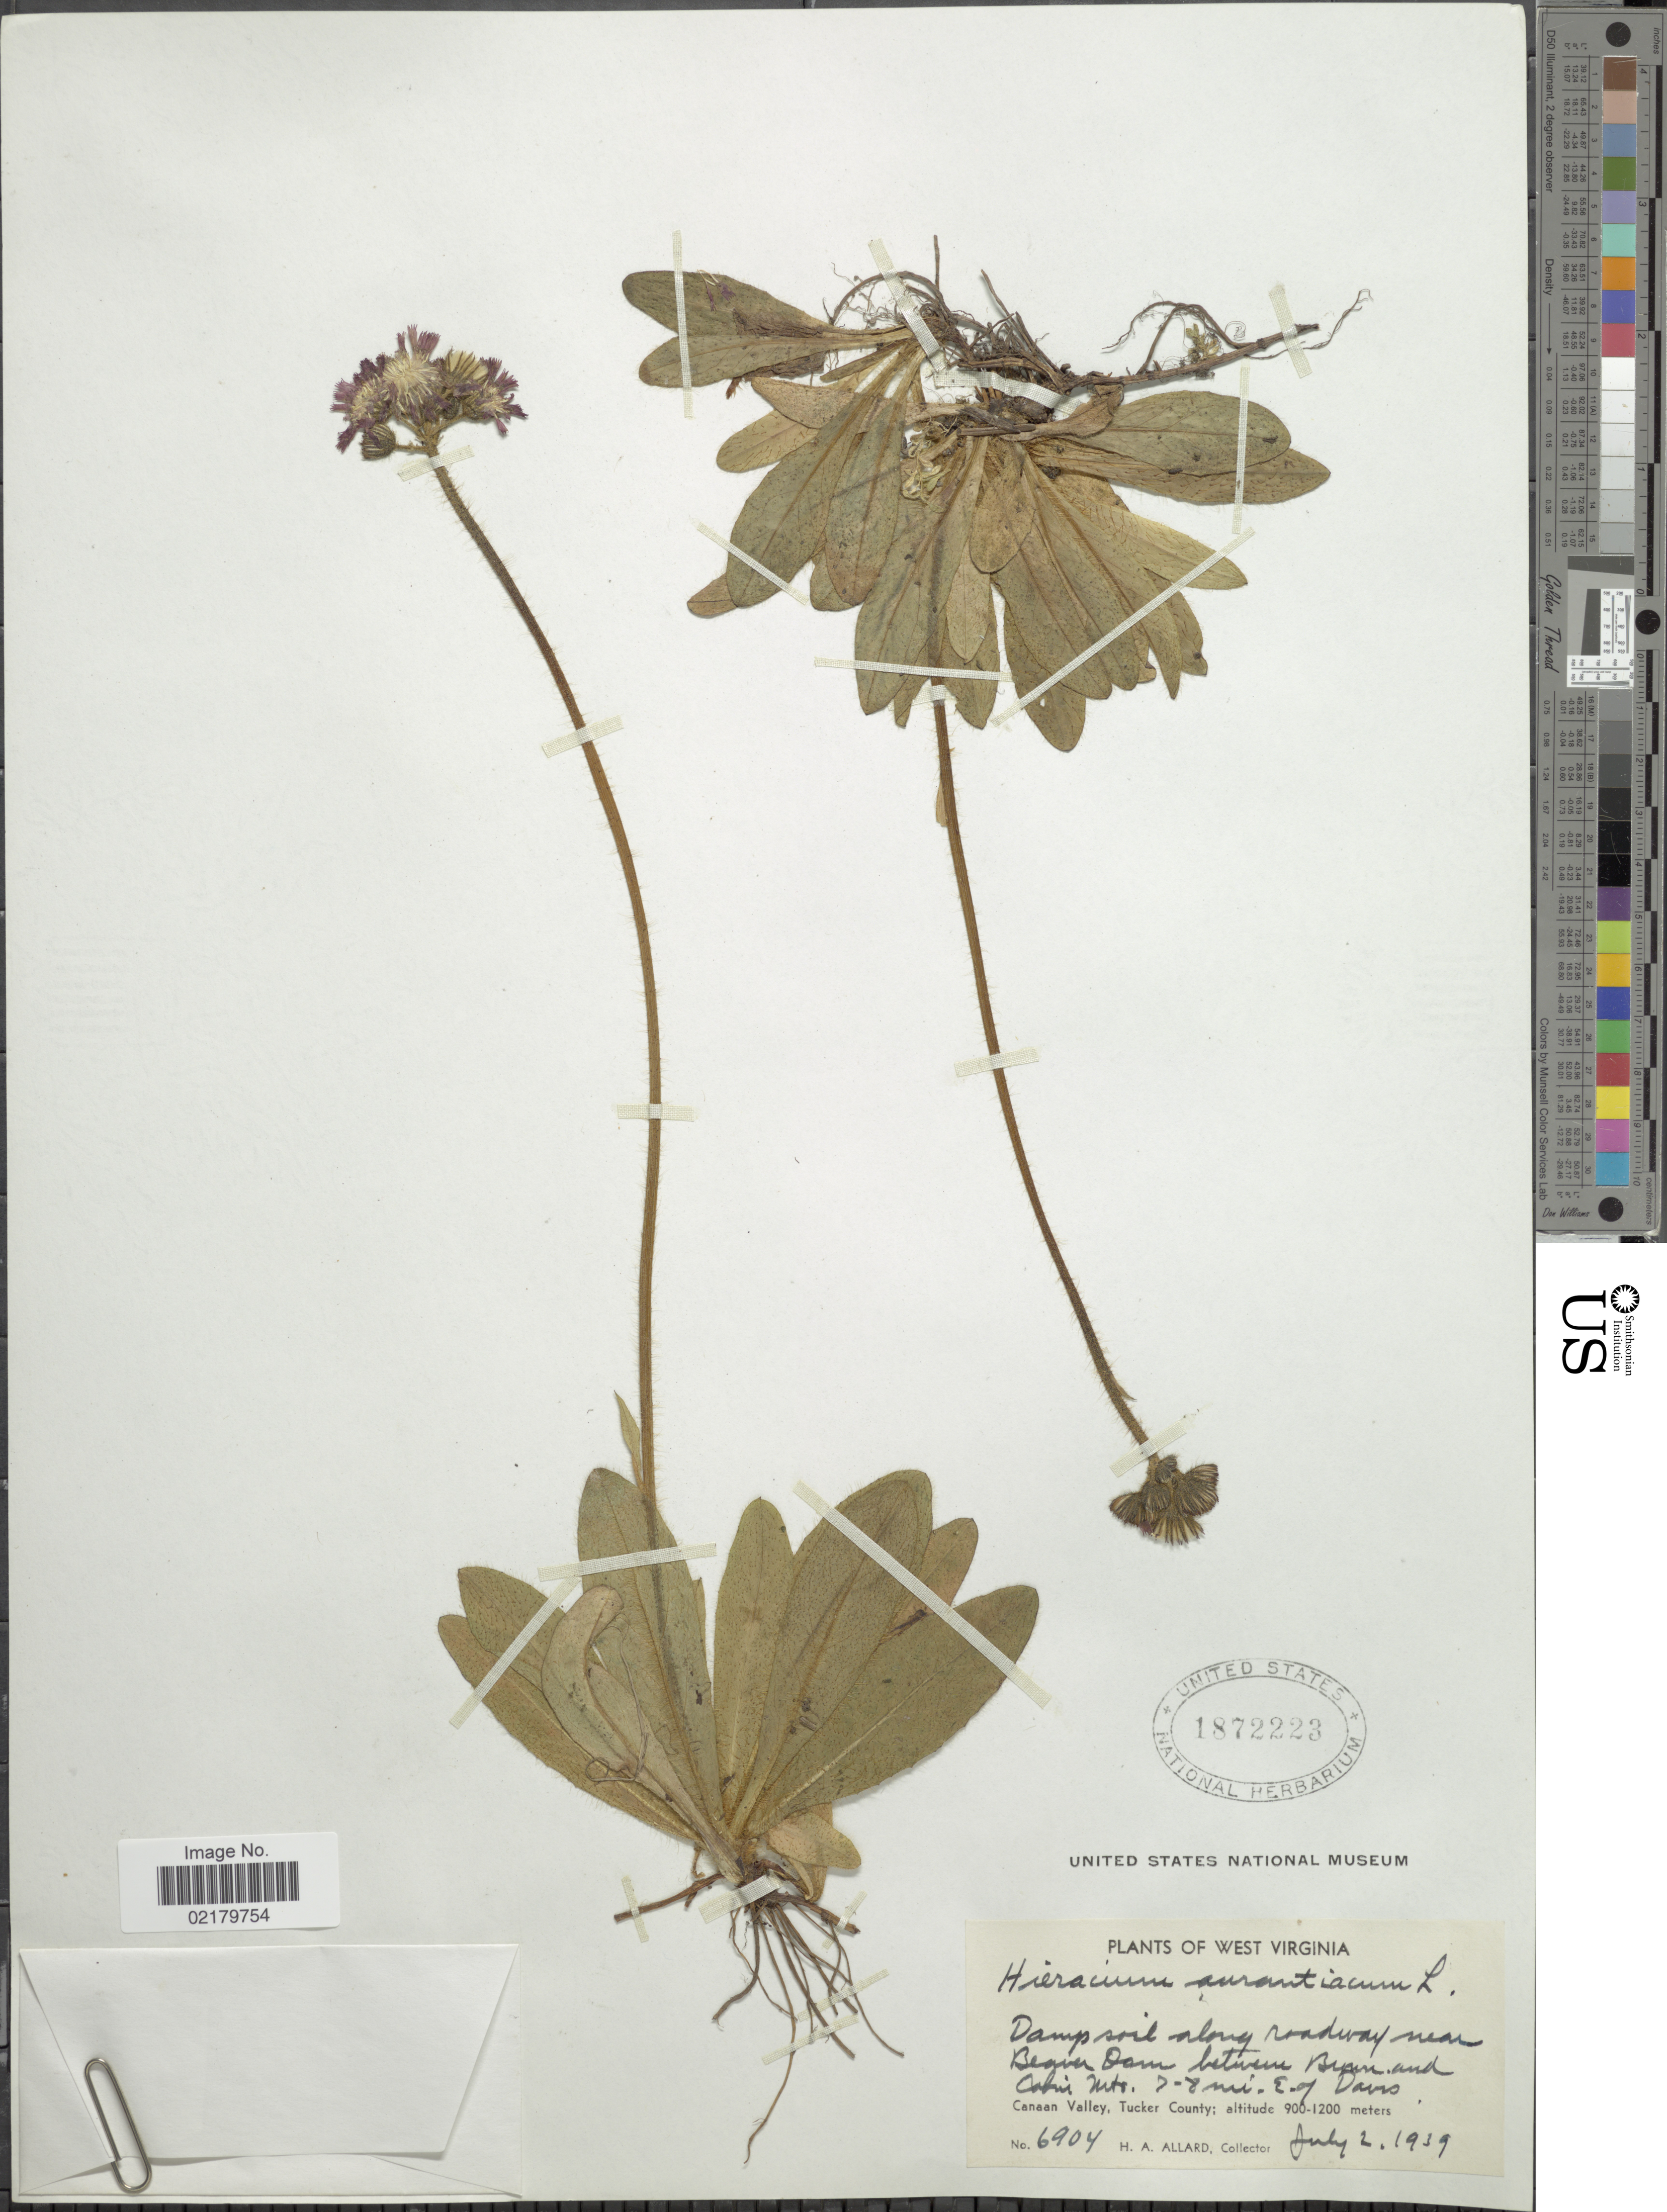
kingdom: Plantae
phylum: Tracheophyta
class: Magnoliopsida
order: Asterales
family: Asteraceae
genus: Pilosella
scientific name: Pilosella aurantiaca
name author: (L.) F.W. Schultz & Sch. Bip.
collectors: H. A. Allard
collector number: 6904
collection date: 1939-07-02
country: United States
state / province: West Virginia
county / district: Tucker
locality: Damp soil along roadway near Beaver Dam between Brown and Cabin Mts. 7-8 mi. E of Davis, Canaan Valley, Tucker County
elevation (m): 900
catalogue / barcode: US 1872223